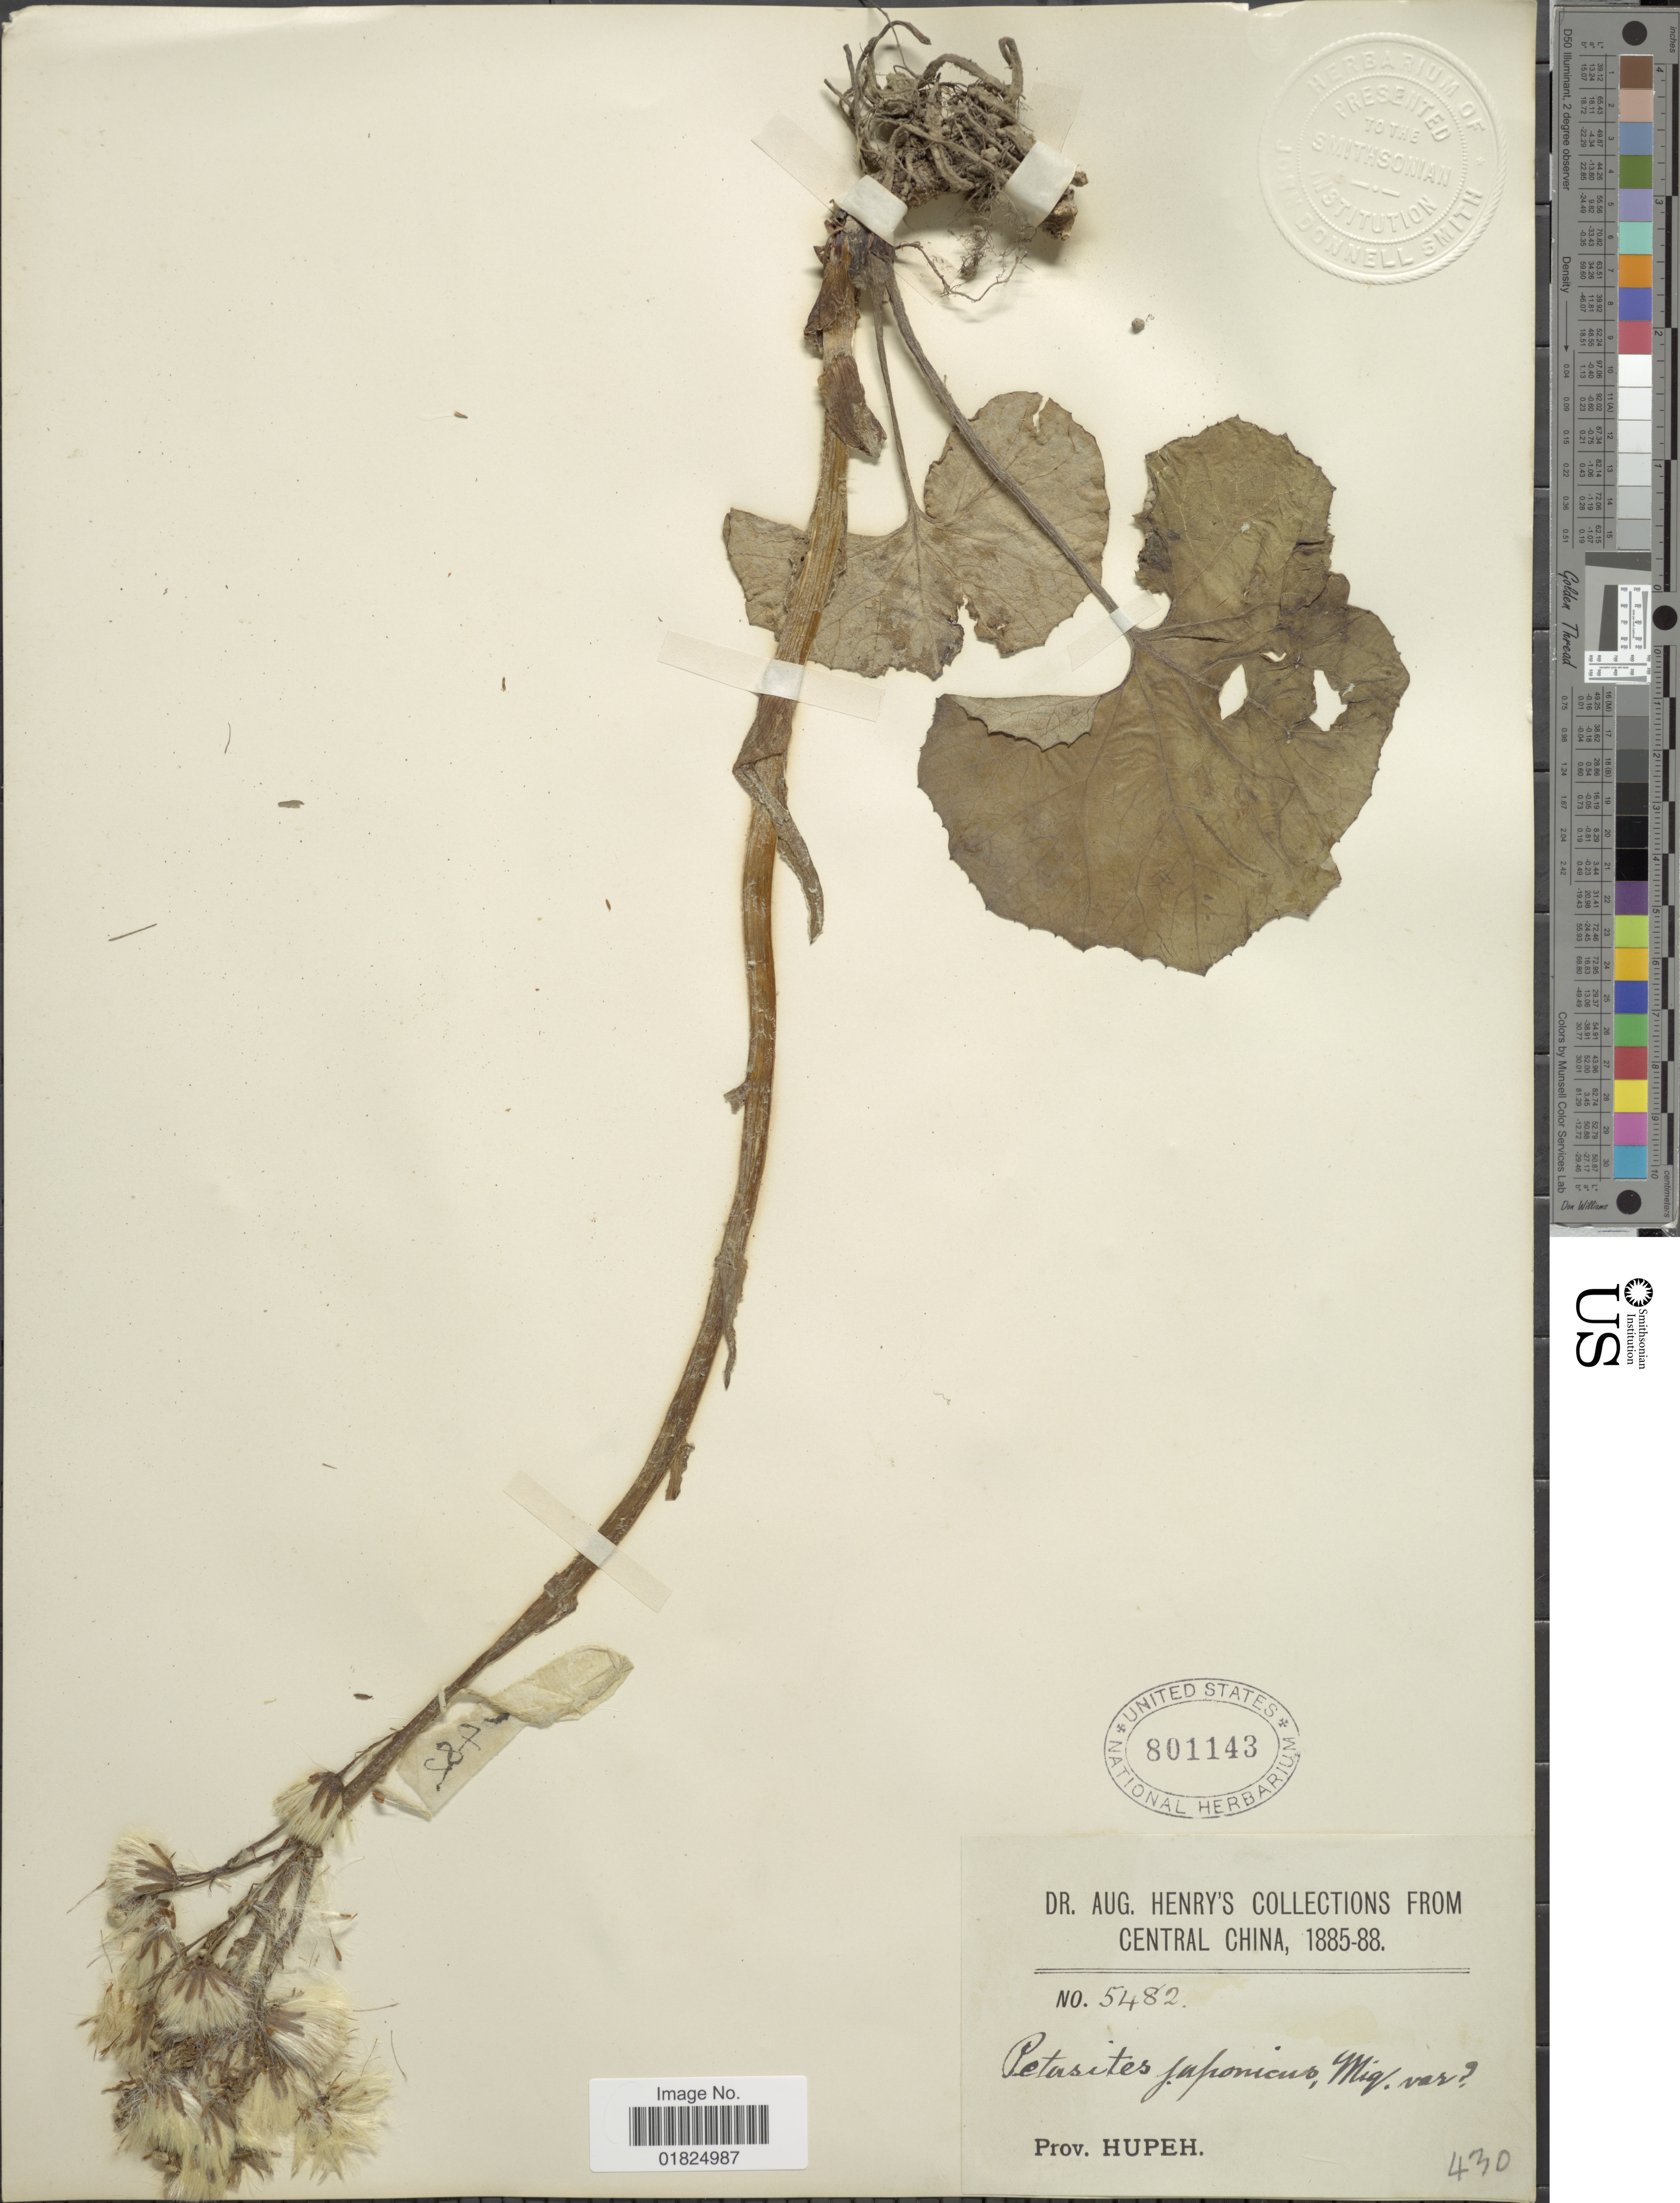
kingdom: Plantae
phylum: Tracheophyta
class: Magnoliopsida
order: Asterales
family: Asteraceae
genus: Petasites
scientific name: Petasites japonicus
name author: (Siebold & Zucc.) Maxim.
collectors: A. Henry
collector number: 5482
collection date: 1885/1888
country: China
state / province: Hubei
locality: Central China, Prov. Hupeh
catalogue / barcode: US 801143